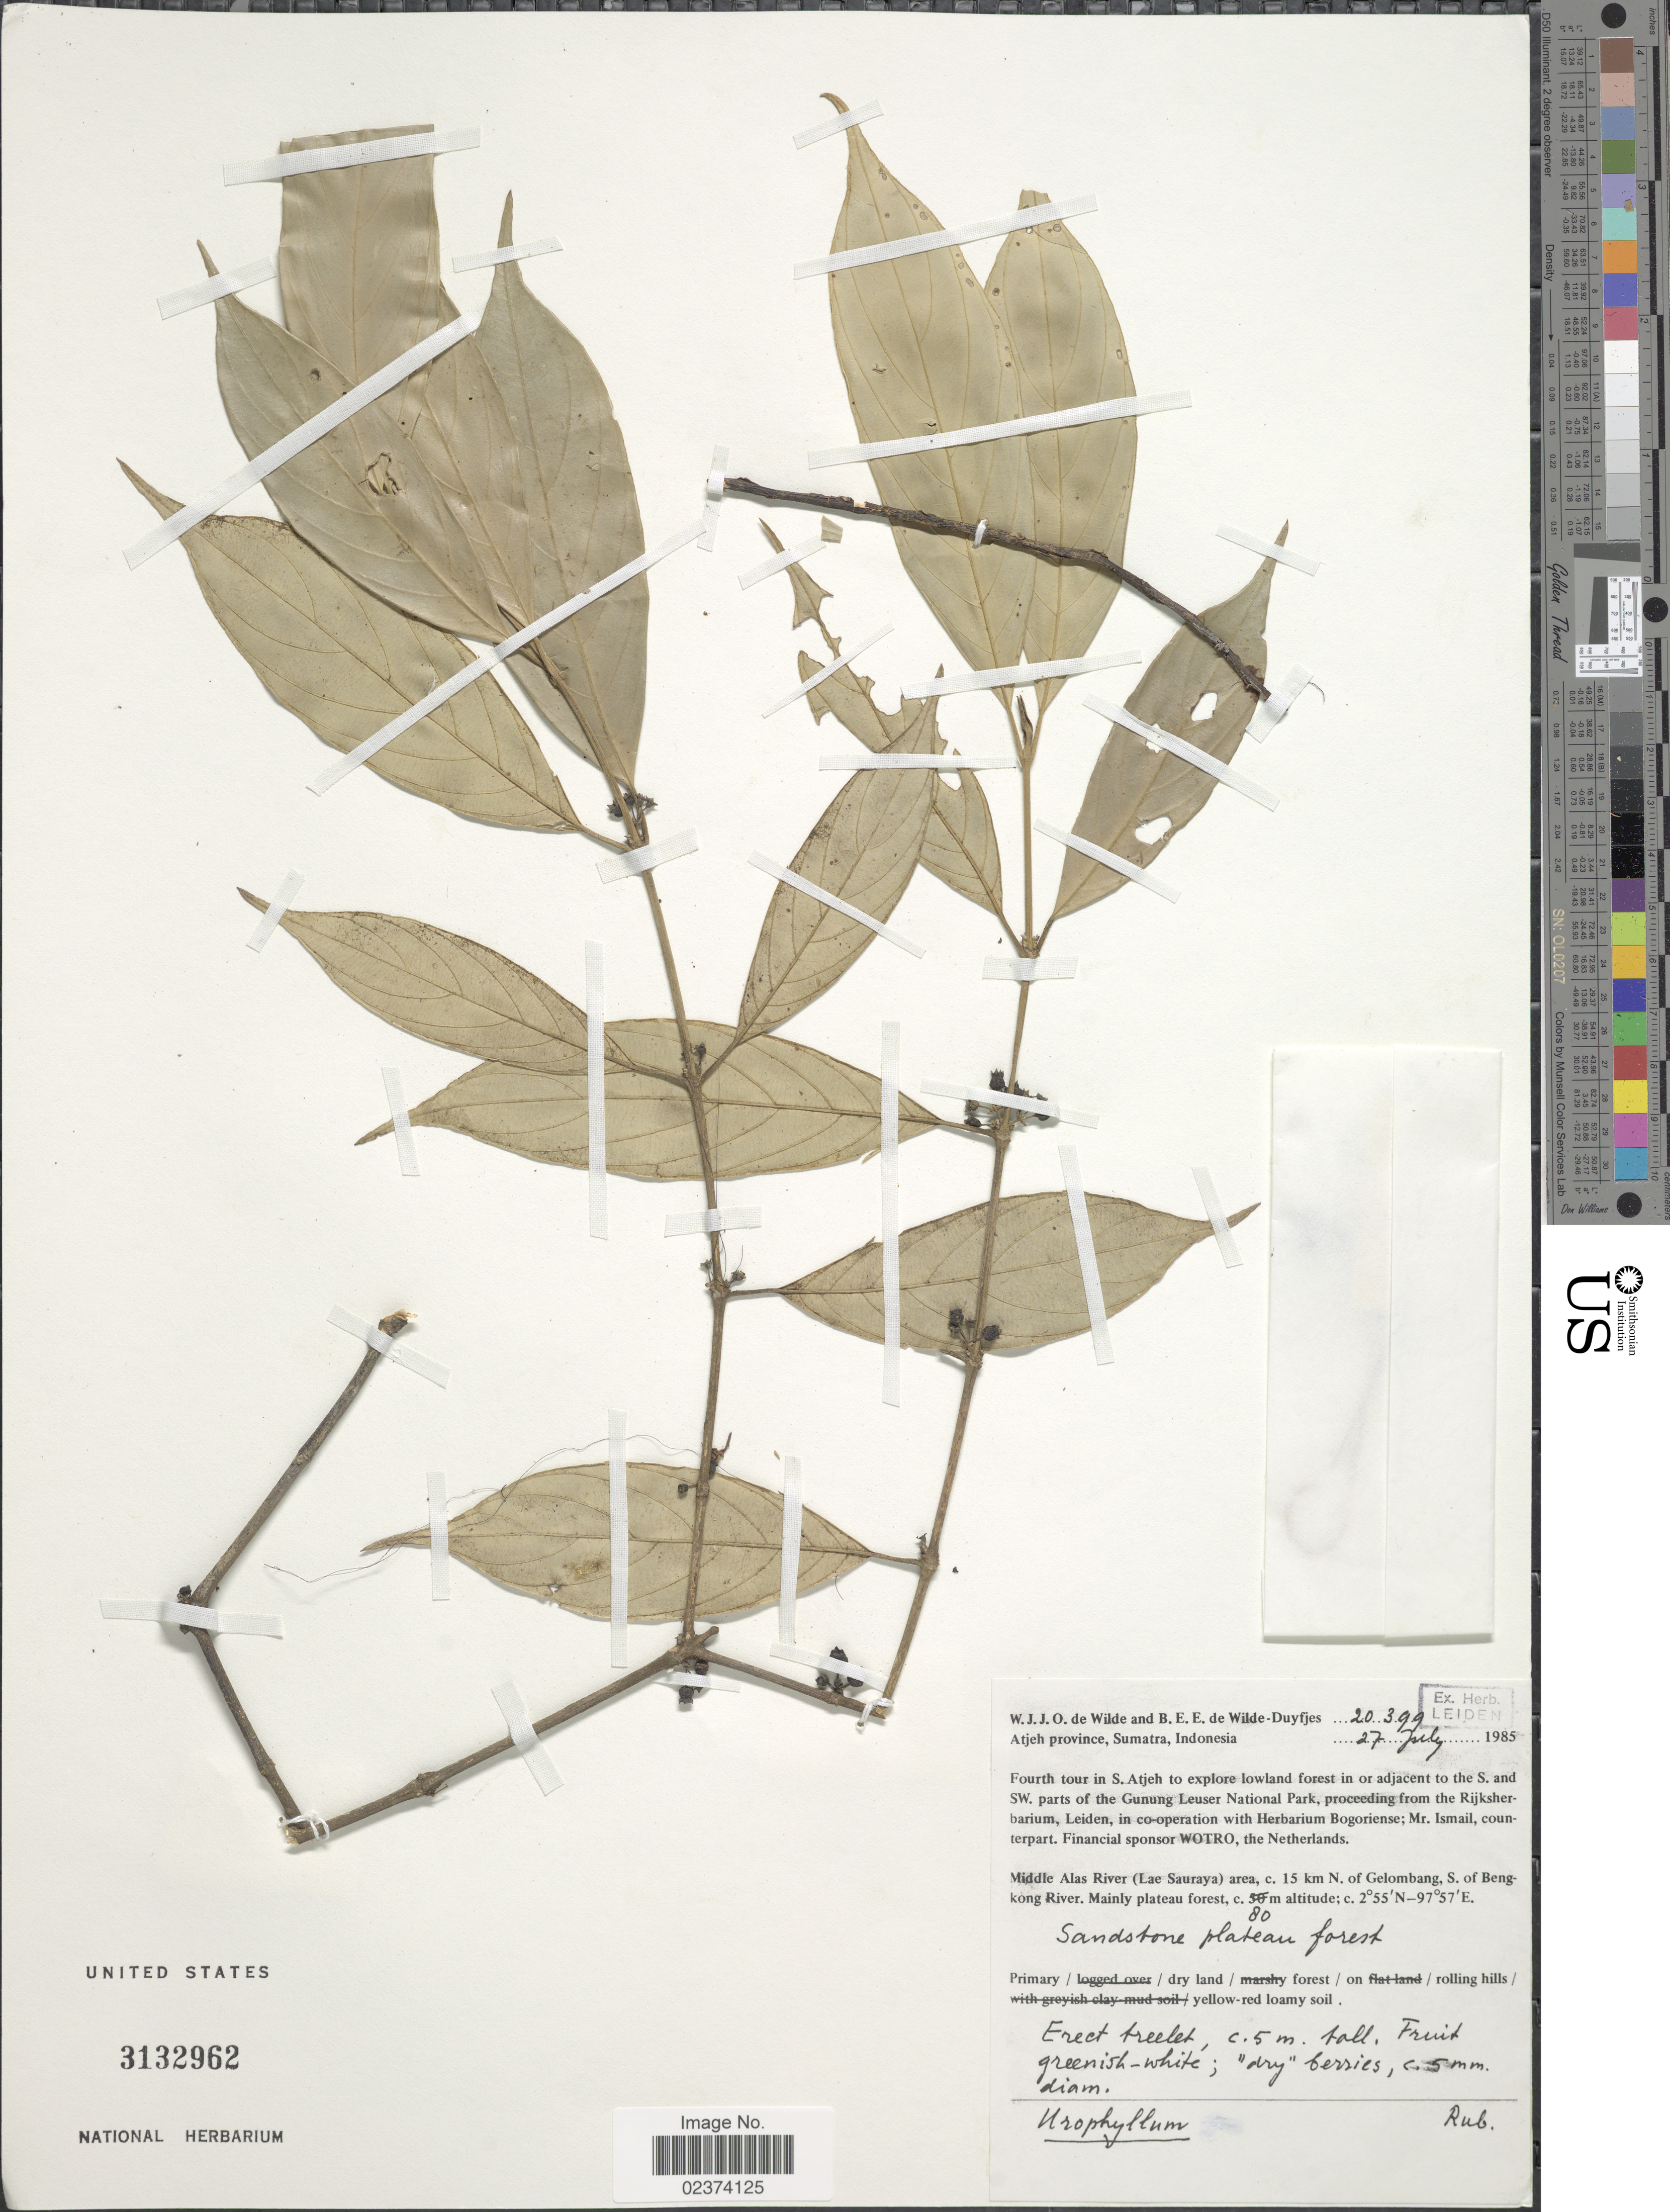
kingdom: Plantae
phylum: Tracheophyta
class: Magnoliopsida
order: Gentianales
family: Rubiaceae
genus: Urophyllum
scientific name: Urophyllum sp.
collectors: W. J. de Wilde & B. E. de Wilde-Duyfjes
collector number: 20399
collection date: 1985-07-27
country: Indonesia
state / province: Sumatra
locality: Atjeh Province, Middle Alas River (Lae Sauraya) area, c. 15 km N. of Gelombang, S. of Bengkong River. Mainly plateau forest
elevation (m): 80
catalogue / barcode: US 3132962